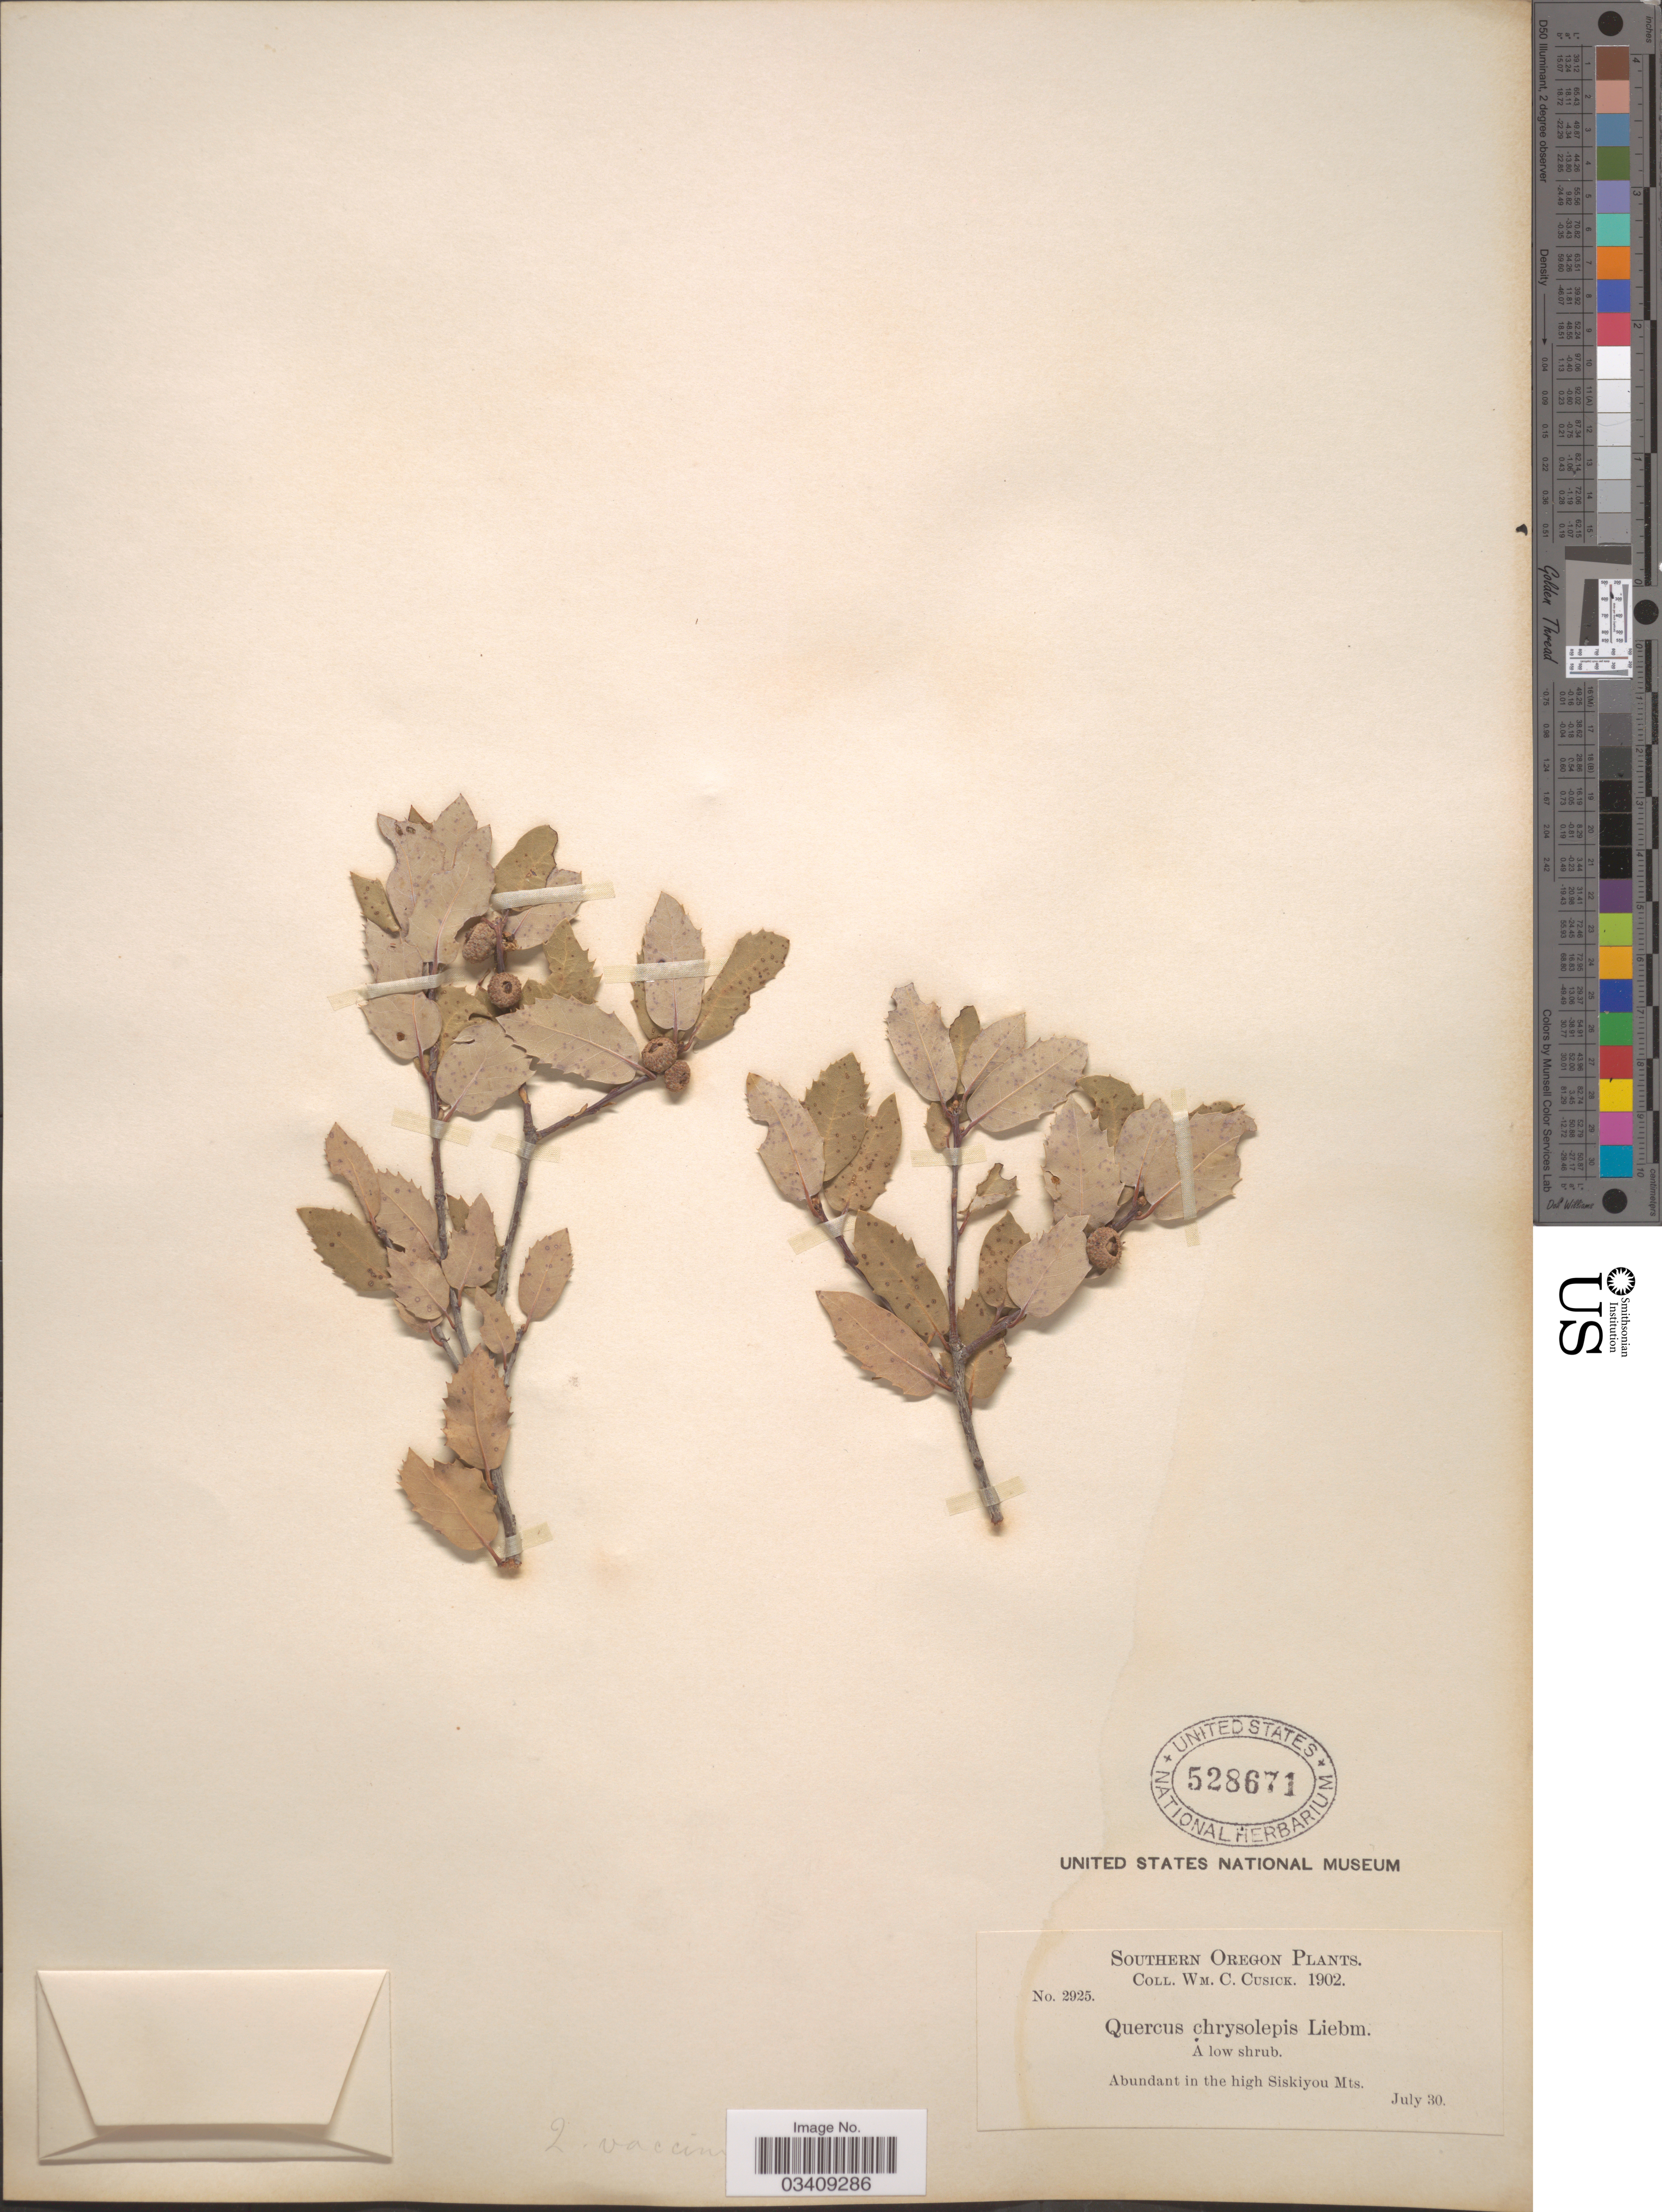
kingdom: Plantae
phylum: Tracheophyta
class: Magnoliopsida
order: Fagales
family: Fagaceae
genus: Quercus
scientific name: Quercus sp.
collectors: W. C. Cusick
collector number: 2925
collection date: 1902-07-30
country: United States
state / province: Oregon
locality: Southern Oregon. Abundant in the high Siskiyou Mts.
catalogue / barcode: US 528671